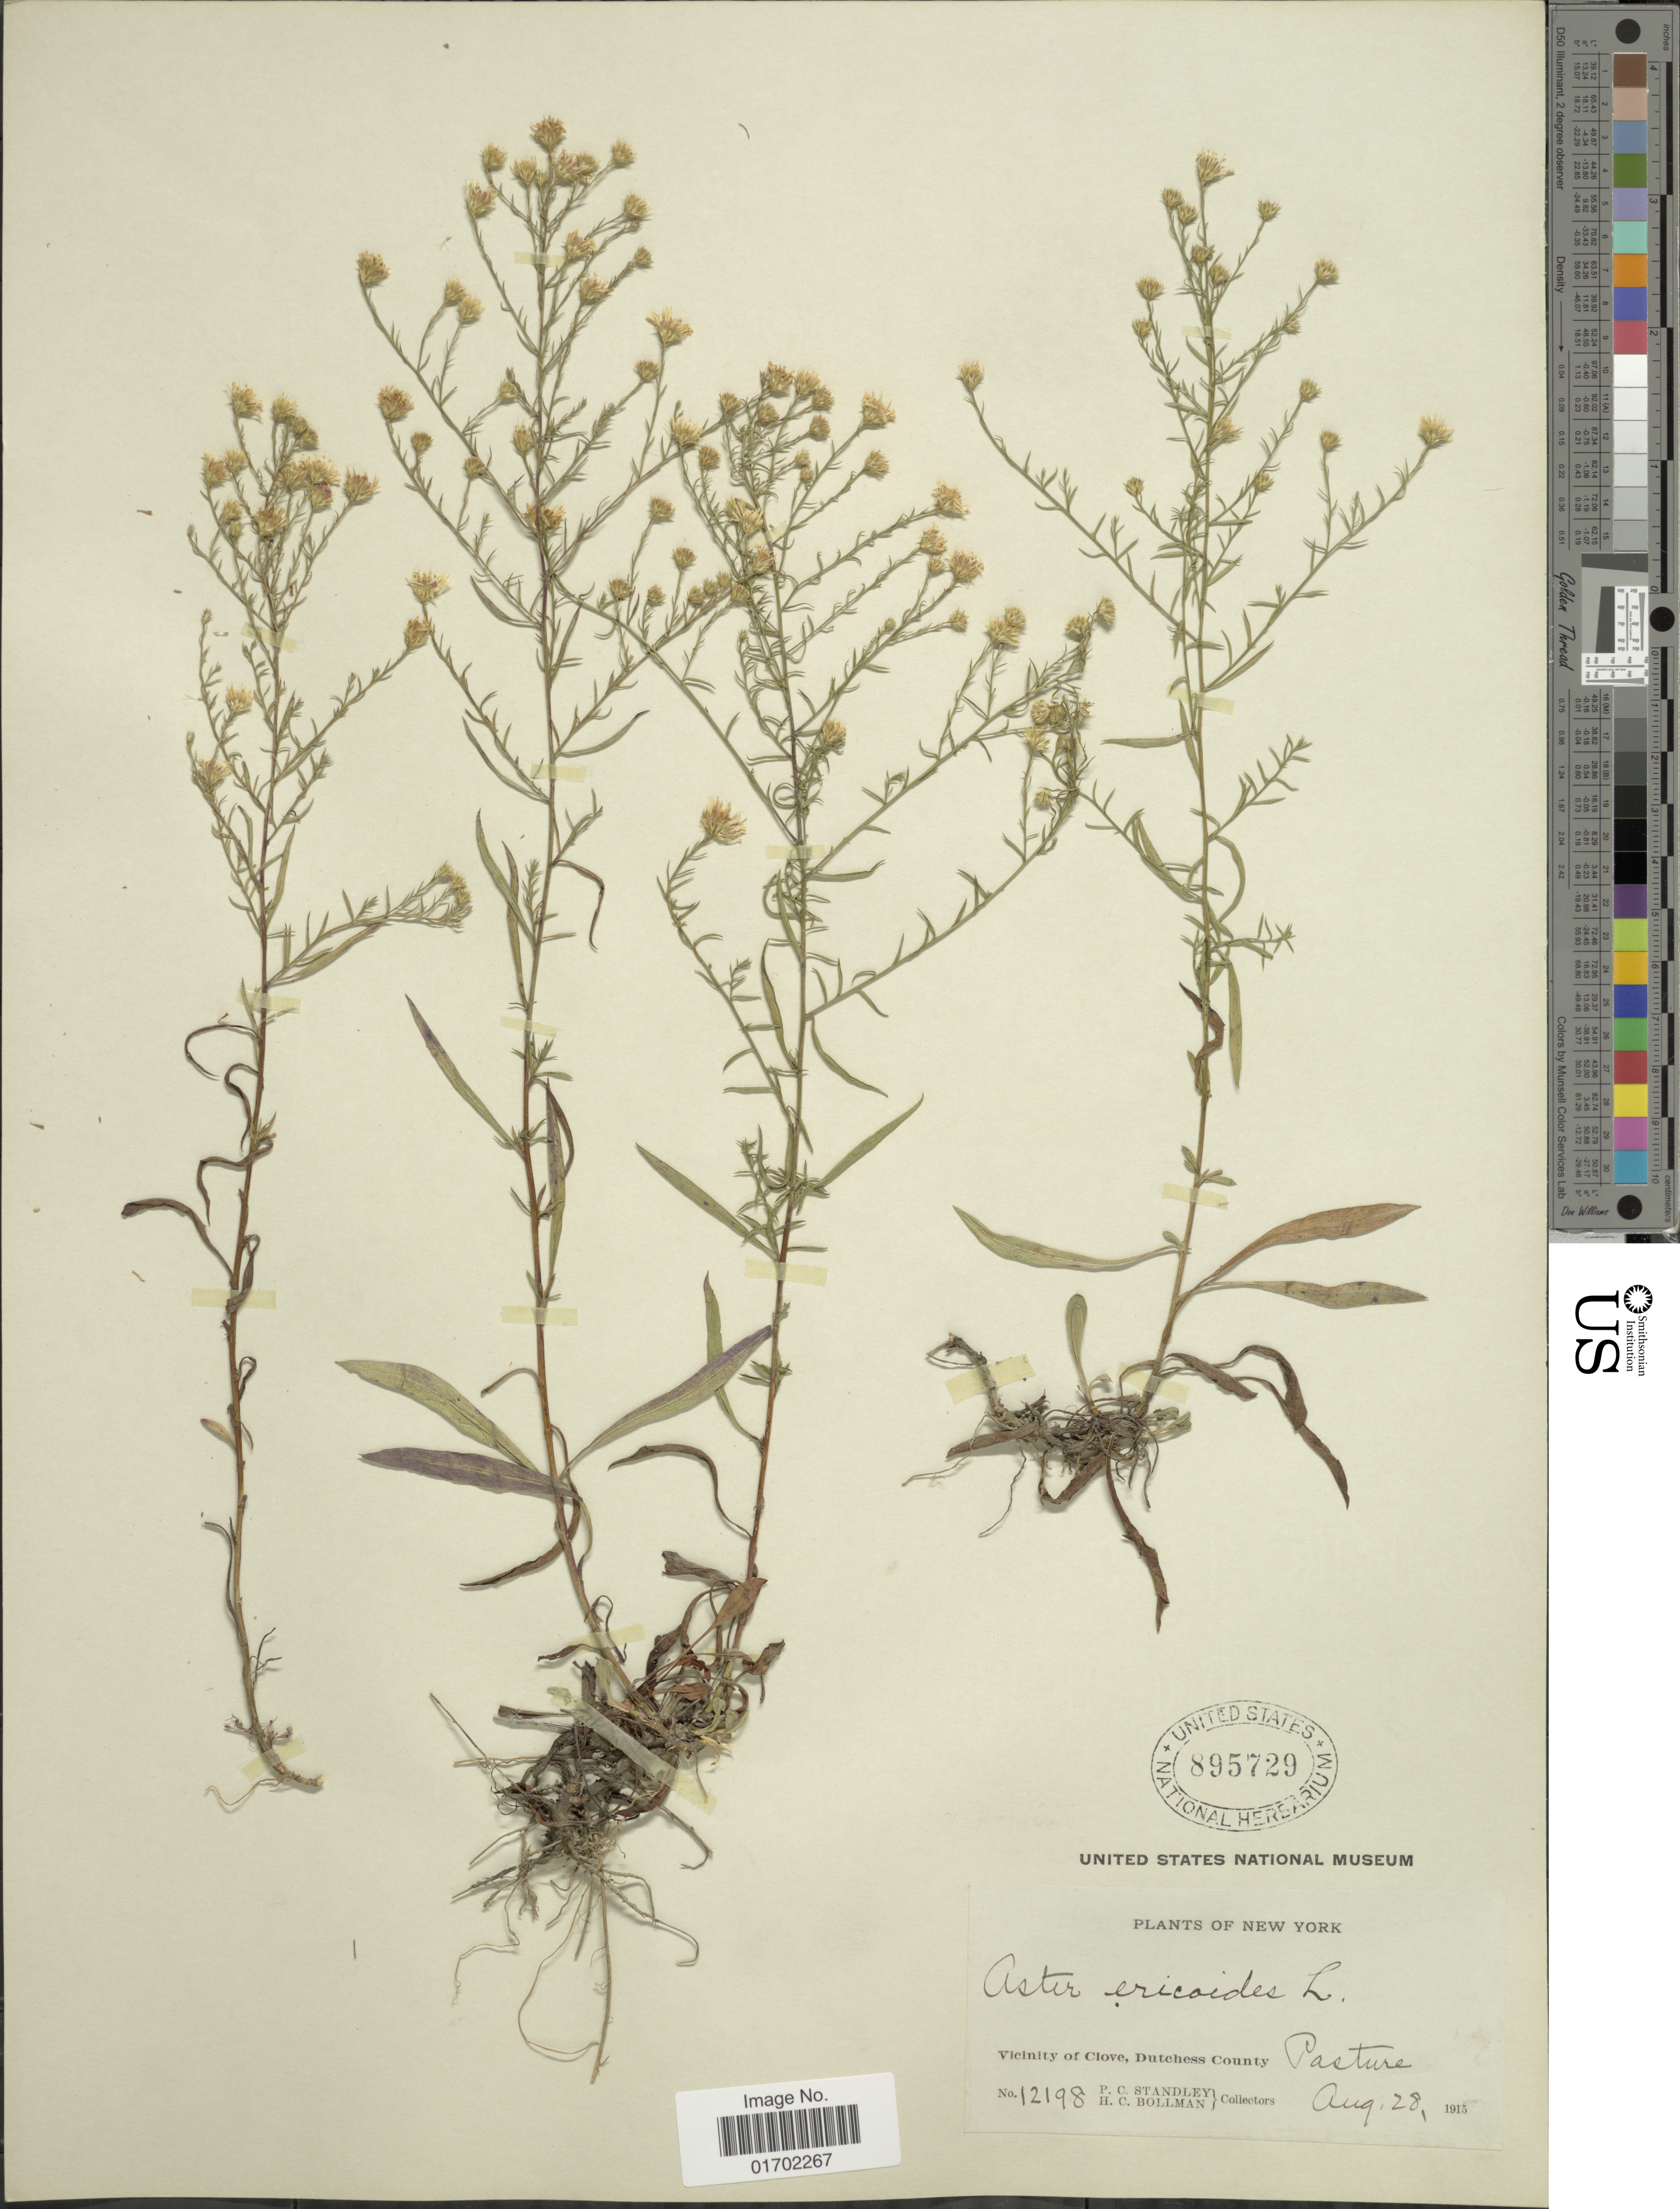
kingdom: Plantae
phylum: Tracheophyta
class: Magnoliopsida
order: Asterales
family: Asteraceae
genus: Symphyotrichum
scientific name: Symphyotrichum pilosum var. pilosum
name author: (Willd.) G.L. Nesom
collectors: P. C. Standley & H. C. Bollman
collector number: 12198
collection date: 1915-08-28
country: United States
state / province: New York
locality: Vicinity of Clove, Dutchess County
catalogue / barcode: US 895729